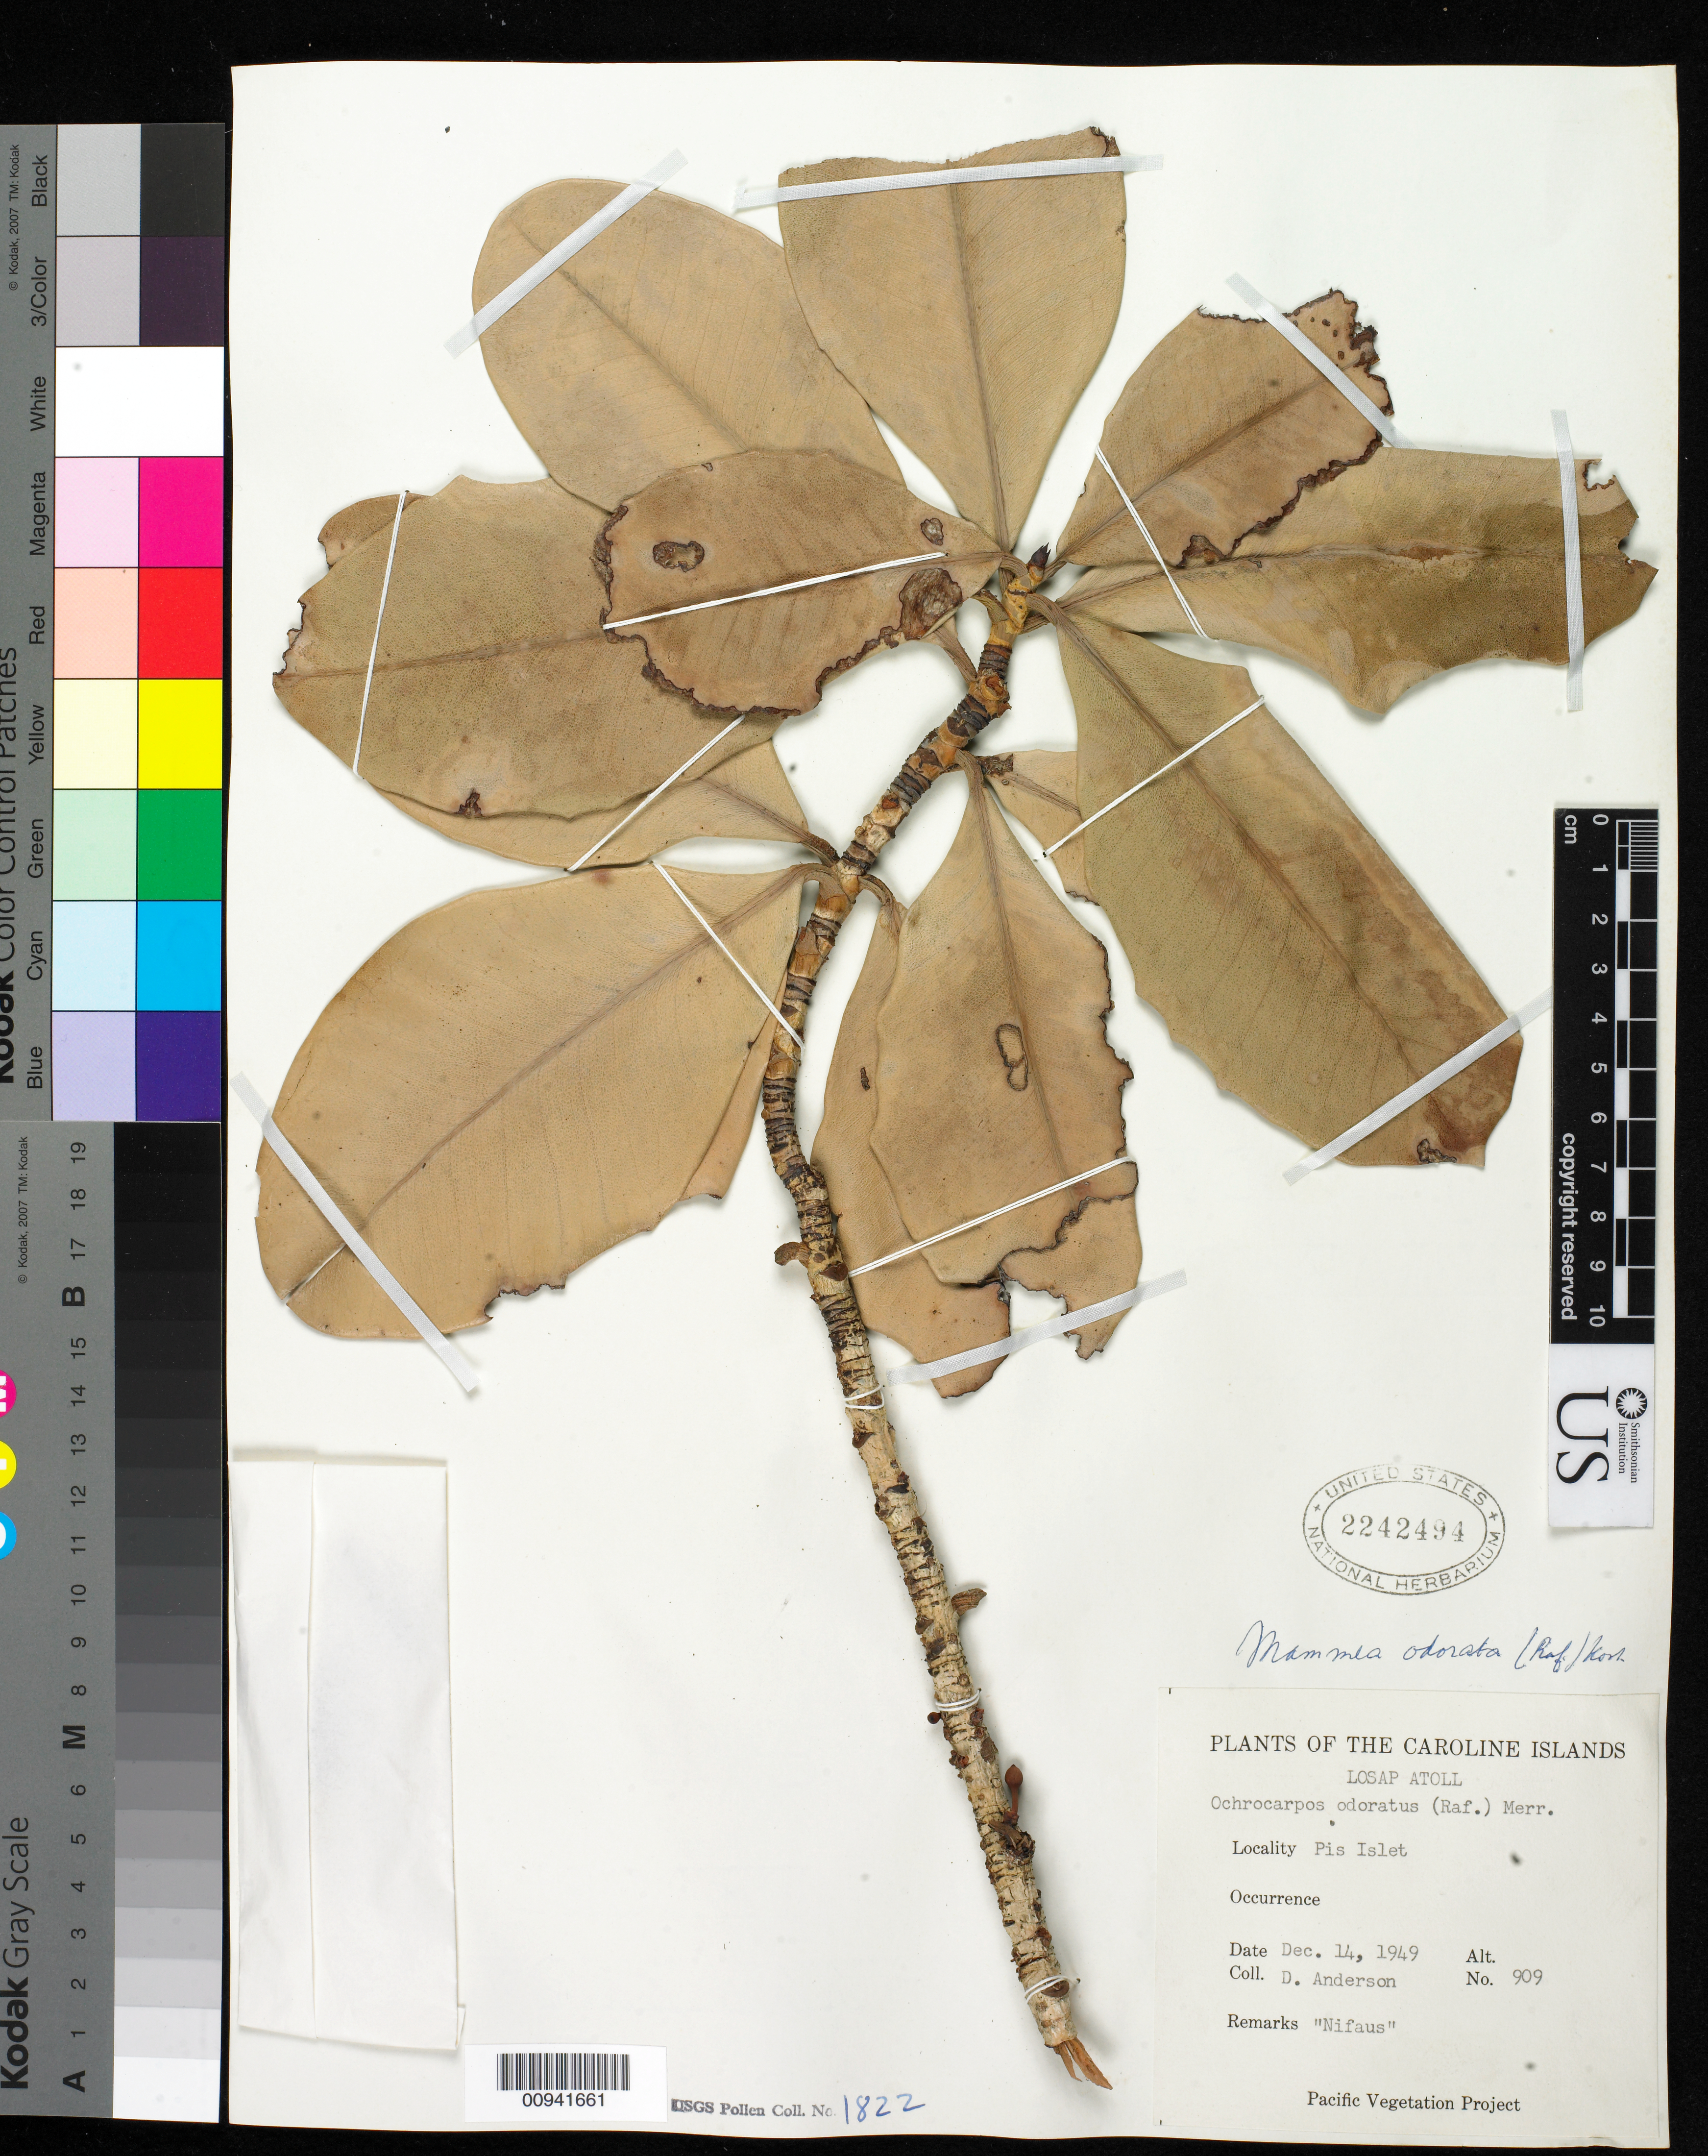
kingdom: Plantae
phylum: Tracheophyta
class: Magnoliopsida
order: Malpighiales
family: Calophyllaceae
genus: Mammea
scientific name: Mammea ochrocarpus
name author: (Raf.) Kosterm.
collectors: D. Anderson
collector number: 909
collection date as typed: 14 Dec 1949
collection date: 1949-12-14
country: Micronesia, Federated States of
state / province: Truk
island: Losap Atoll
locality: Pis Islet.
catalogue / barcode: US 2242494